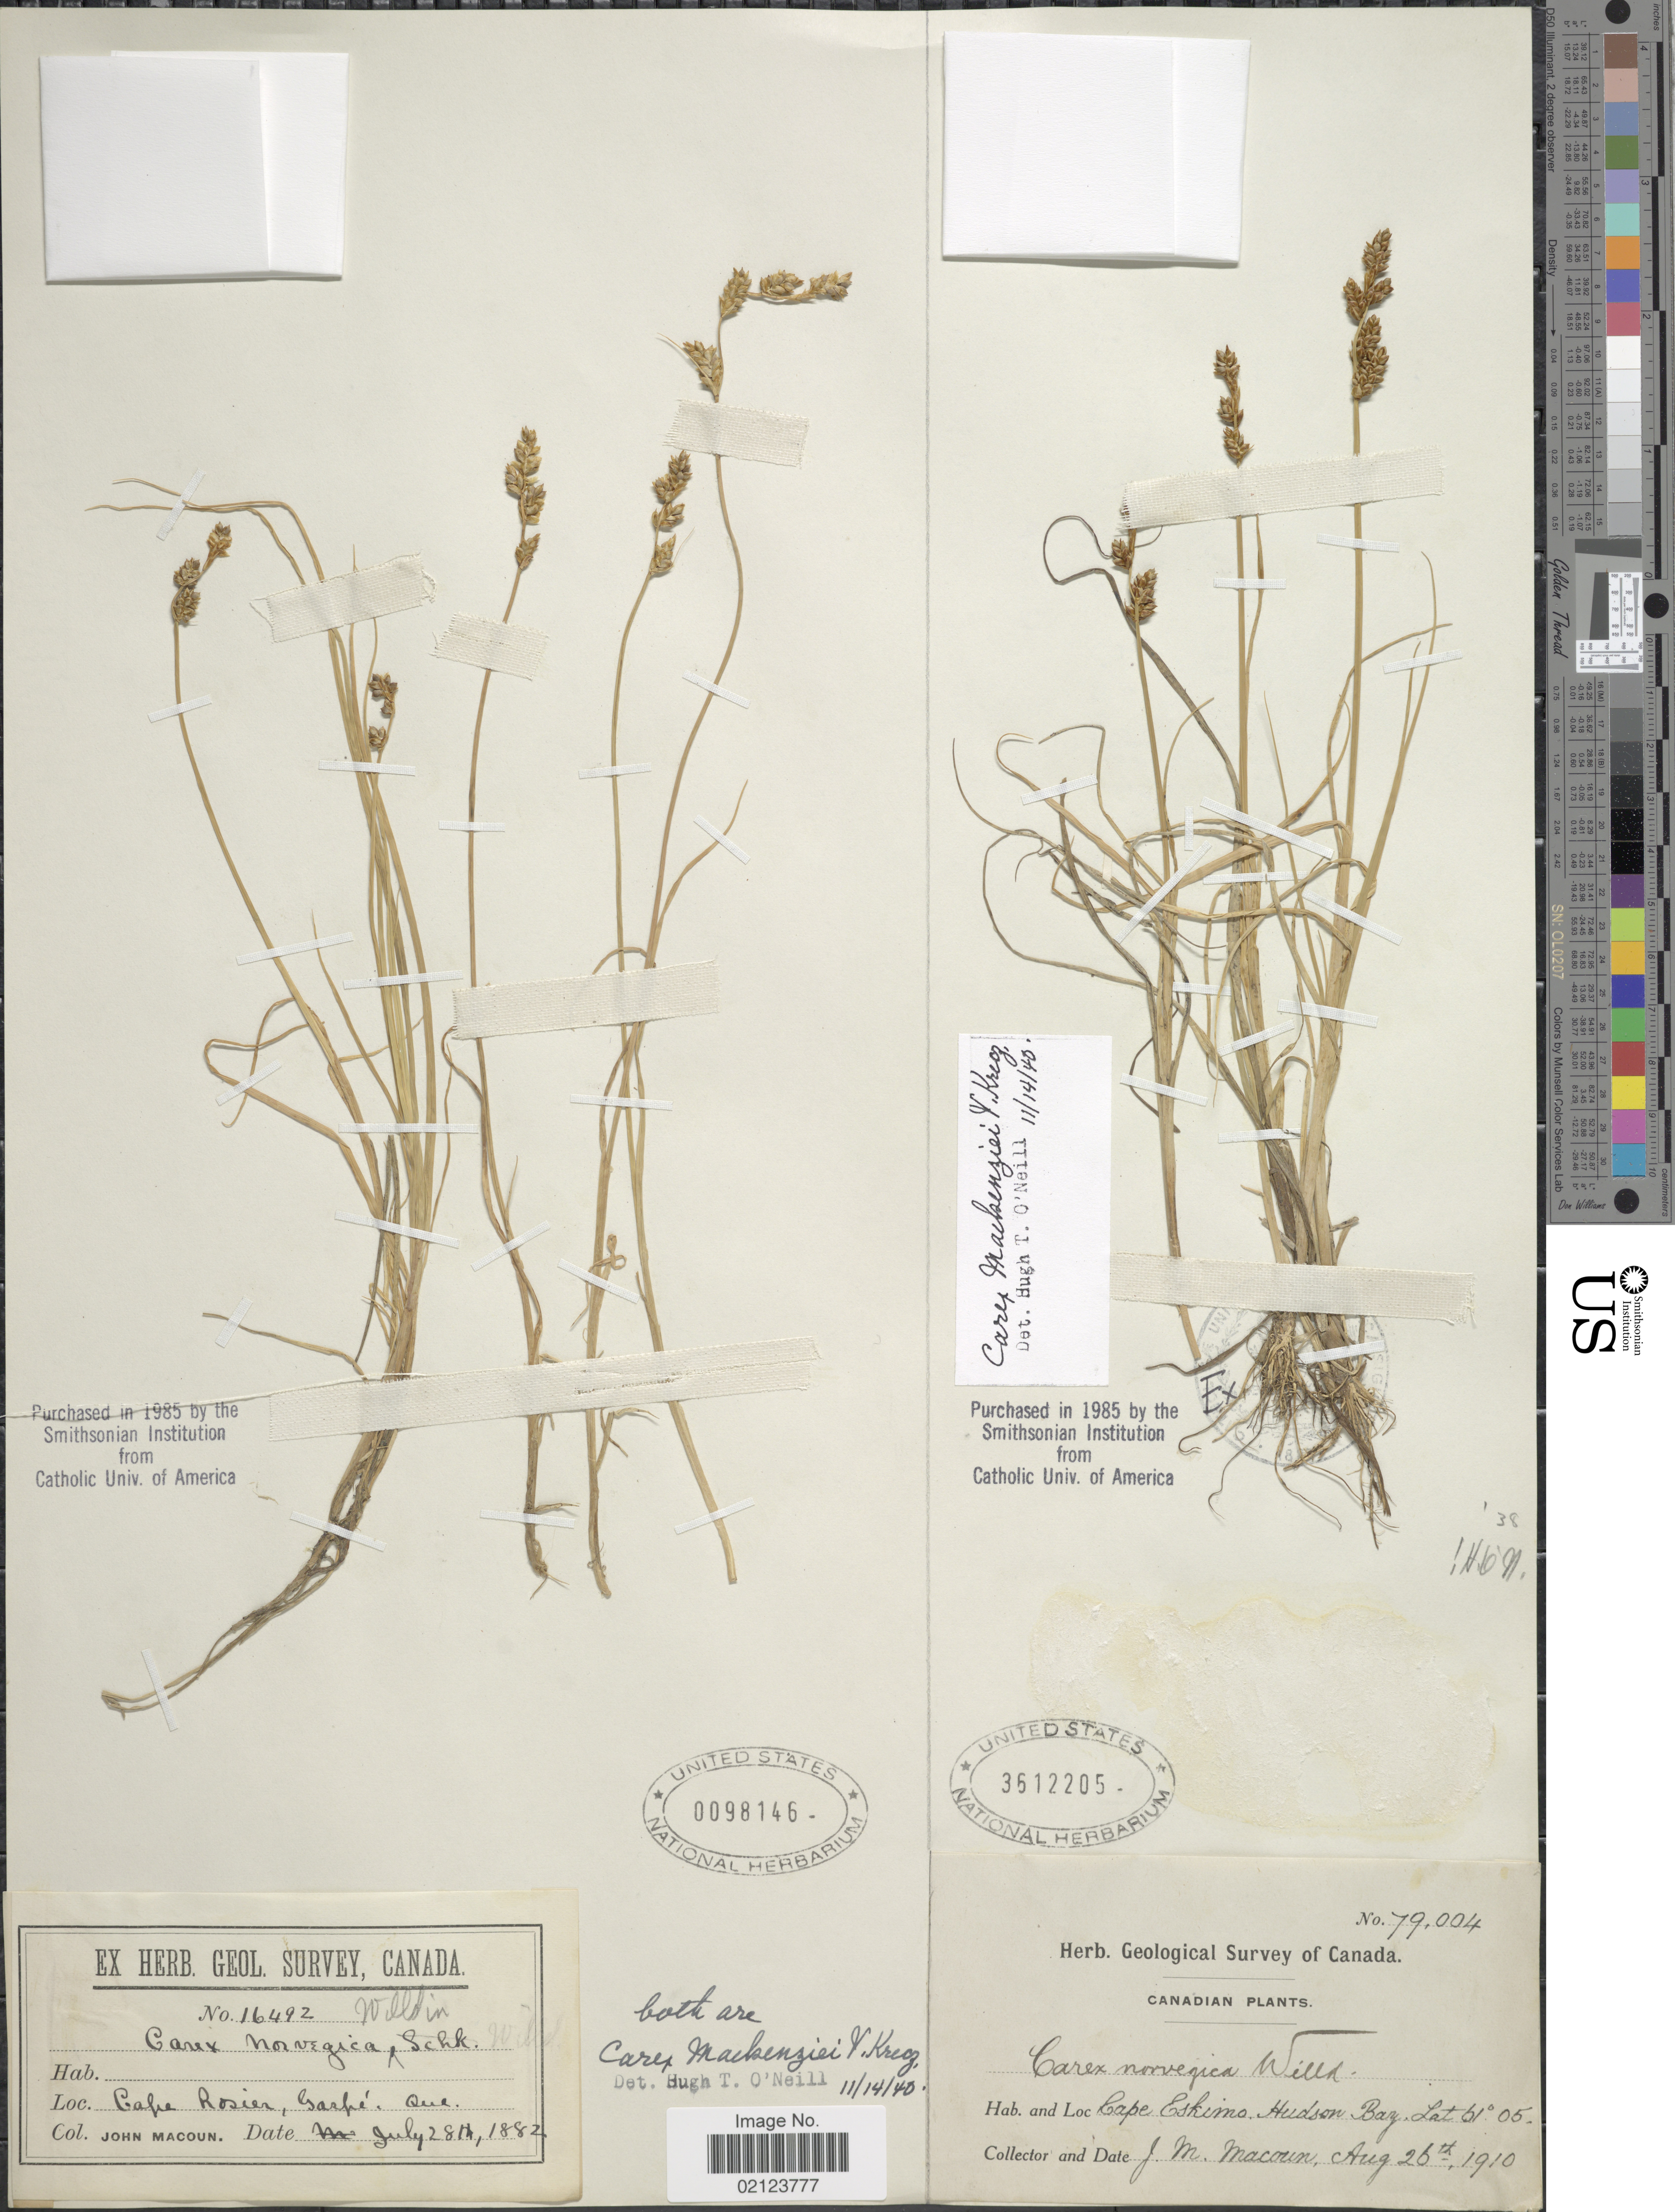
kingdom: Plantae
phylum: Tracheophyta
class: Liliopsida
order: Poales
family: Cyperaceae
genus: Carex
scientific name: Carex mackenziei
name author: V.I. Krecz.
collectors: J. Macoun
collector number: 16492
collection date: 1882-07-28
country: Canada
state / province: Quebec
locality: Cape Rosier, Gaspe, Que.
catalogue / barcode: US 98146-2